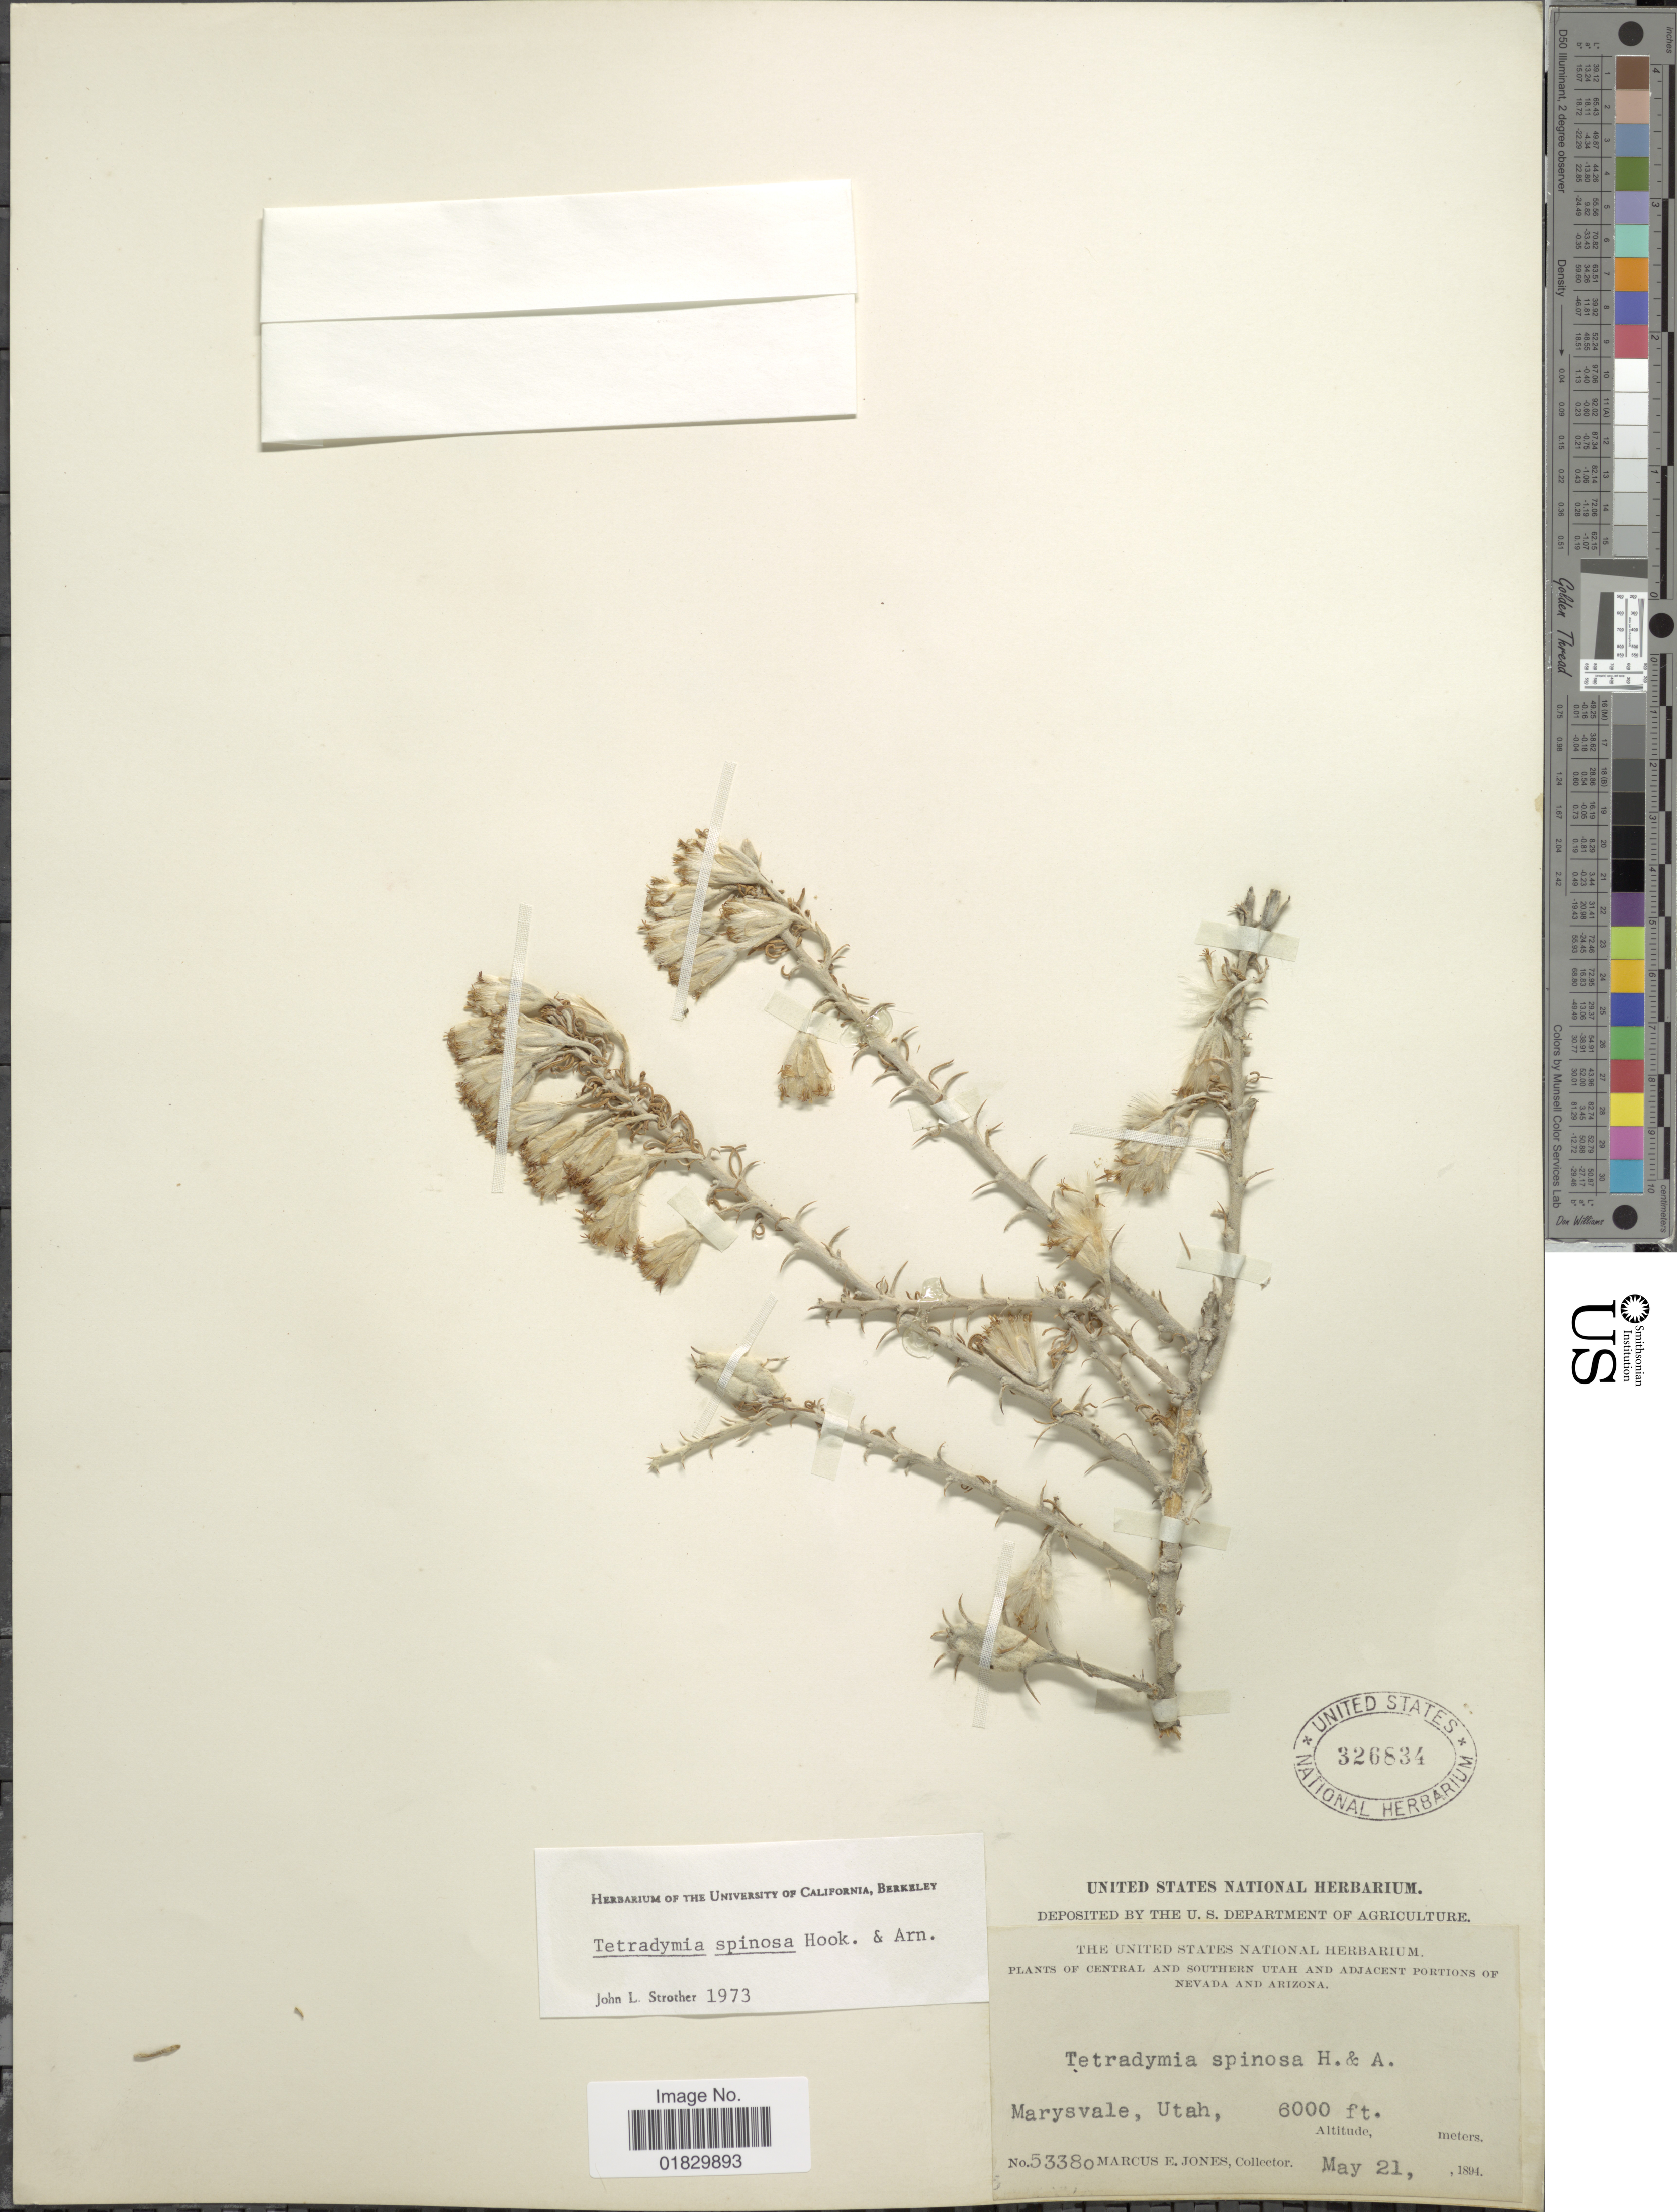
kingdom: Plantae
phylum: Tracheophyta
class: Magnoliopsida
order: Asterales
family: Asteraceae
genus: Tetradymia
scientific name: Tetradymia spinosa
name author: Hook. & Arn.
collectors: M. E. Jones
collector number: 53380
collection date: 1894-05-21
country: United States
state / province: Utah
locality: Central and Southern Utah, Marysvale, Utah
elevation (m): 1829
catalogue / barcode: US 326834